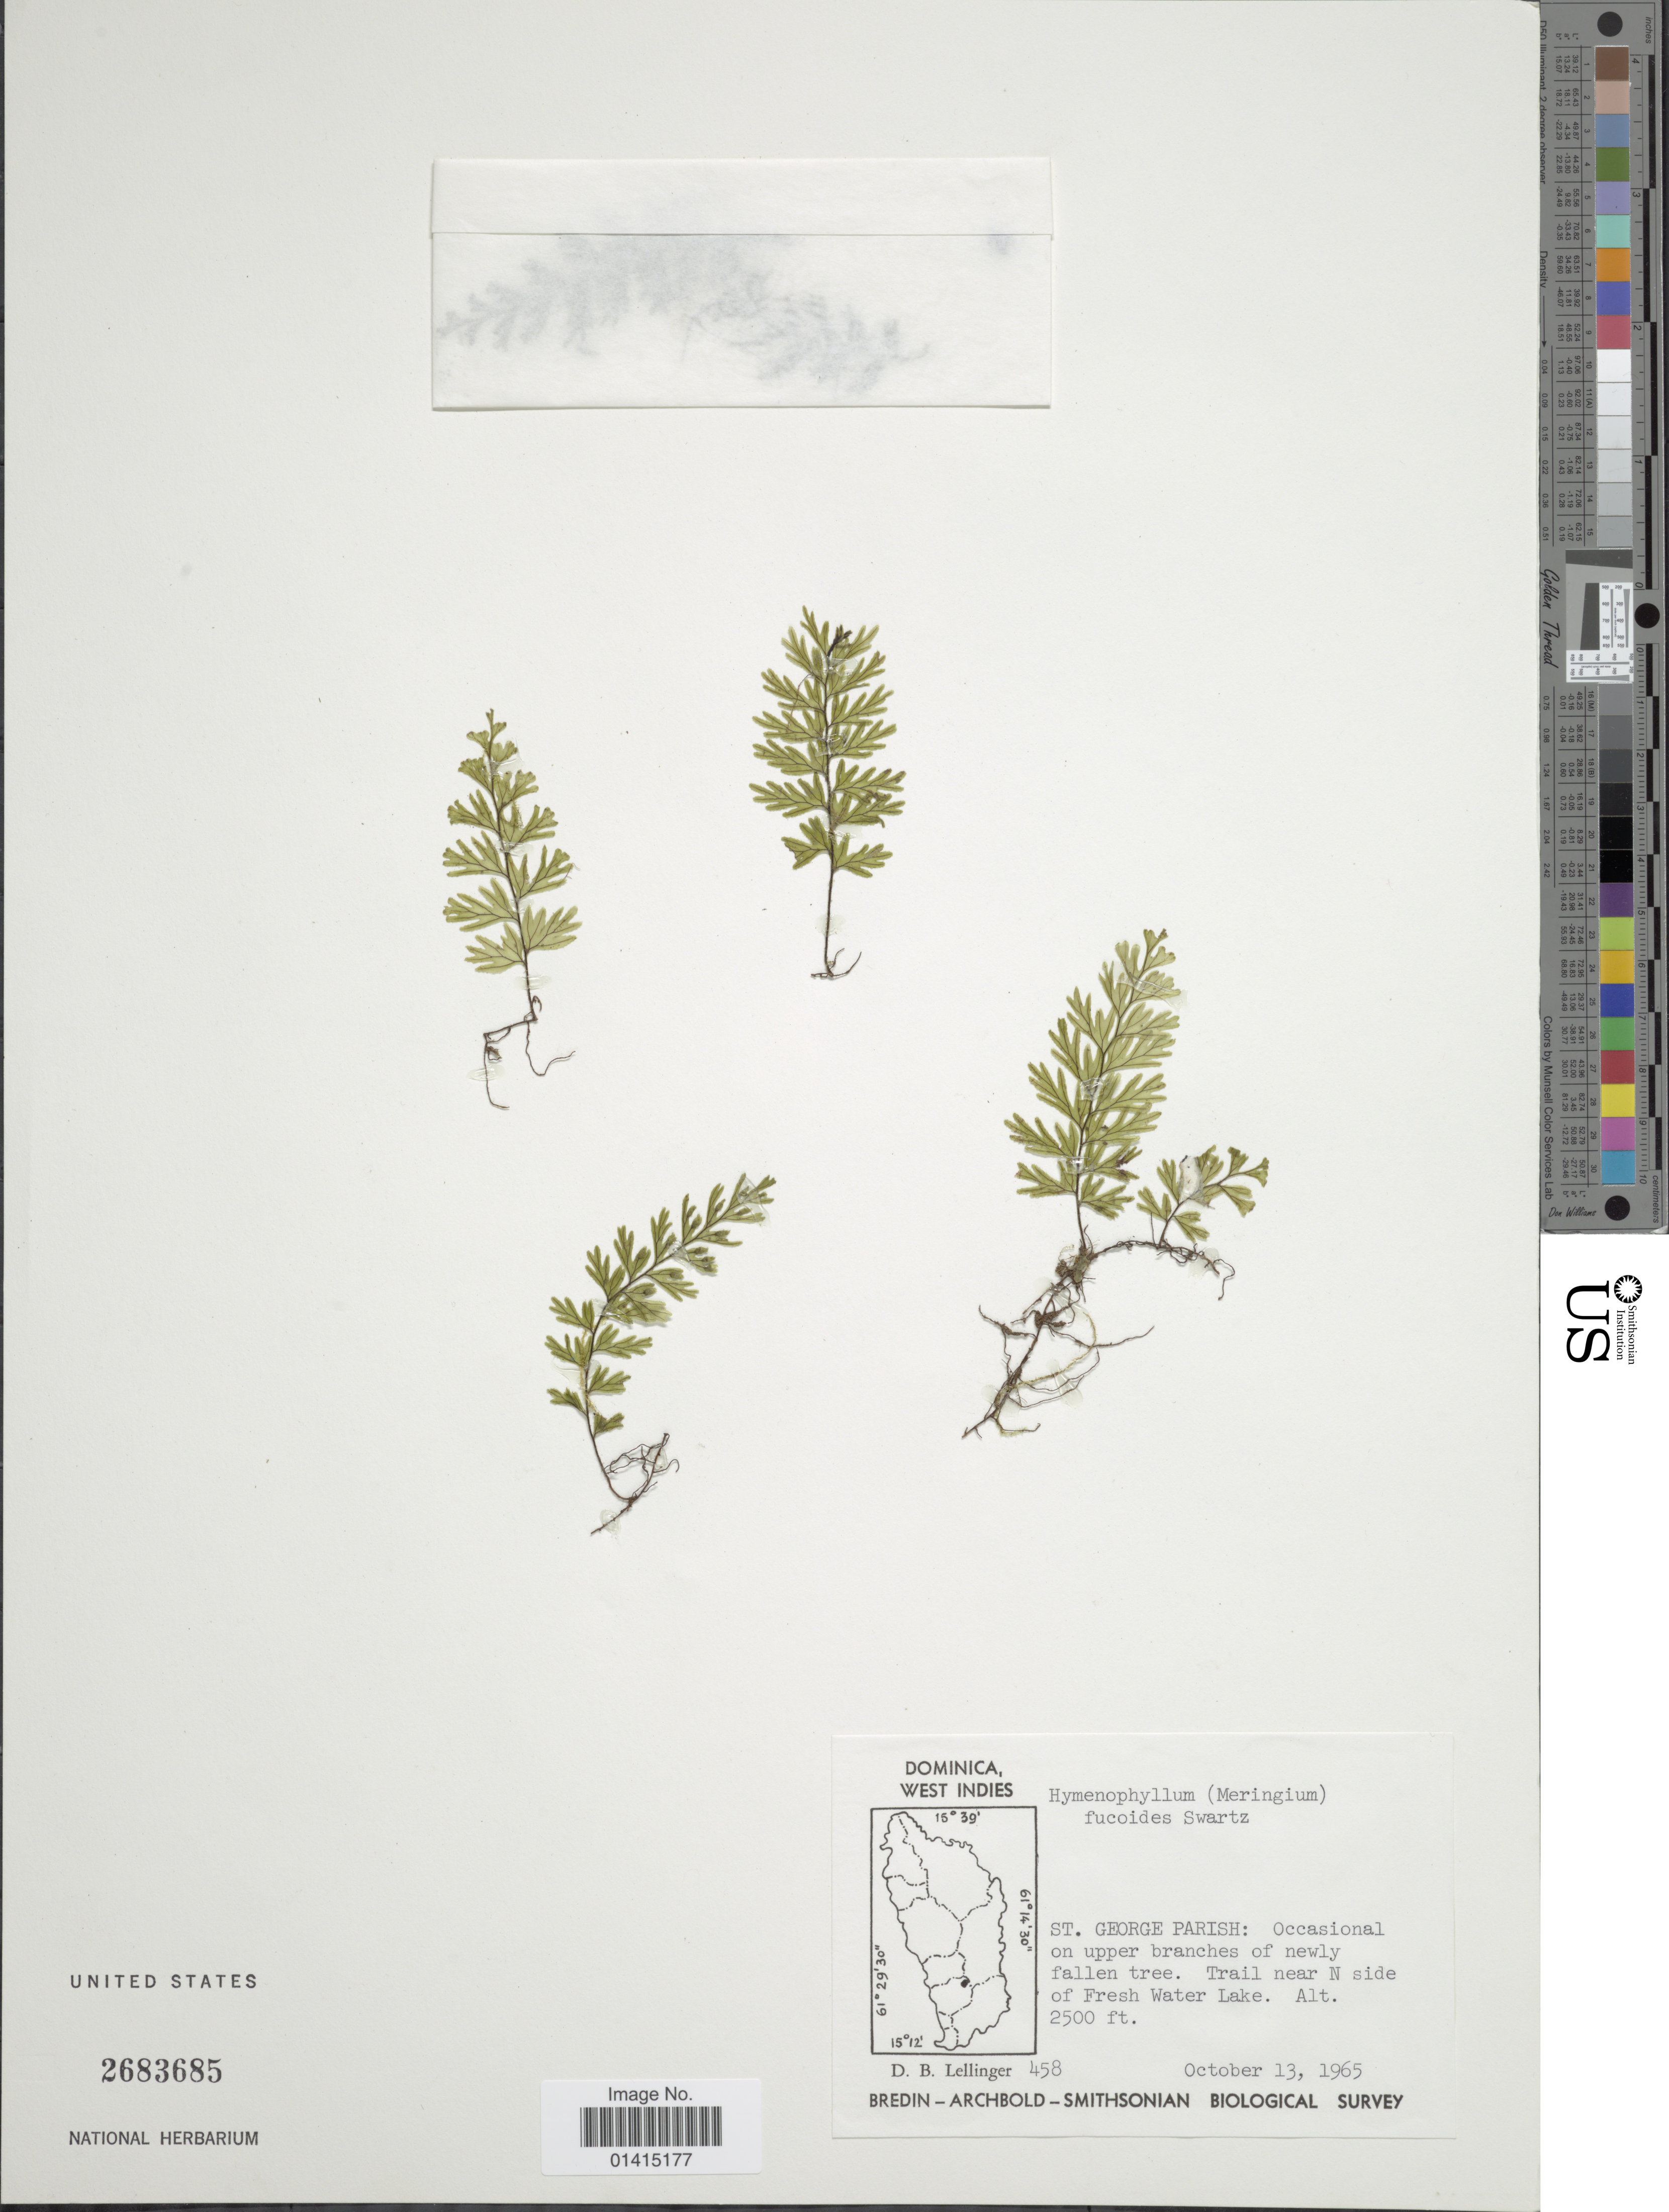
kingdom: Plantae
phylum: Tracheophyta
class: Polypodiopsida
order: Hymenophyllales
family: Hymenophyllaceae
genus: Hymenophyllum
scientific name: Hymenophyllum fucoides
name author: (Sw.) Sw.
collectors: D. B. Lellinger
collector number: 458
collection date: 1965-10-13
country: Dominica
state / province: St. George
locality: Dominica, West Indies, St. George Parish: occasional on upper branches of newly fallen tree, trail near N side of Fresh Water Lake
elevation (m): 762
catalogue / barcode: US 2683685